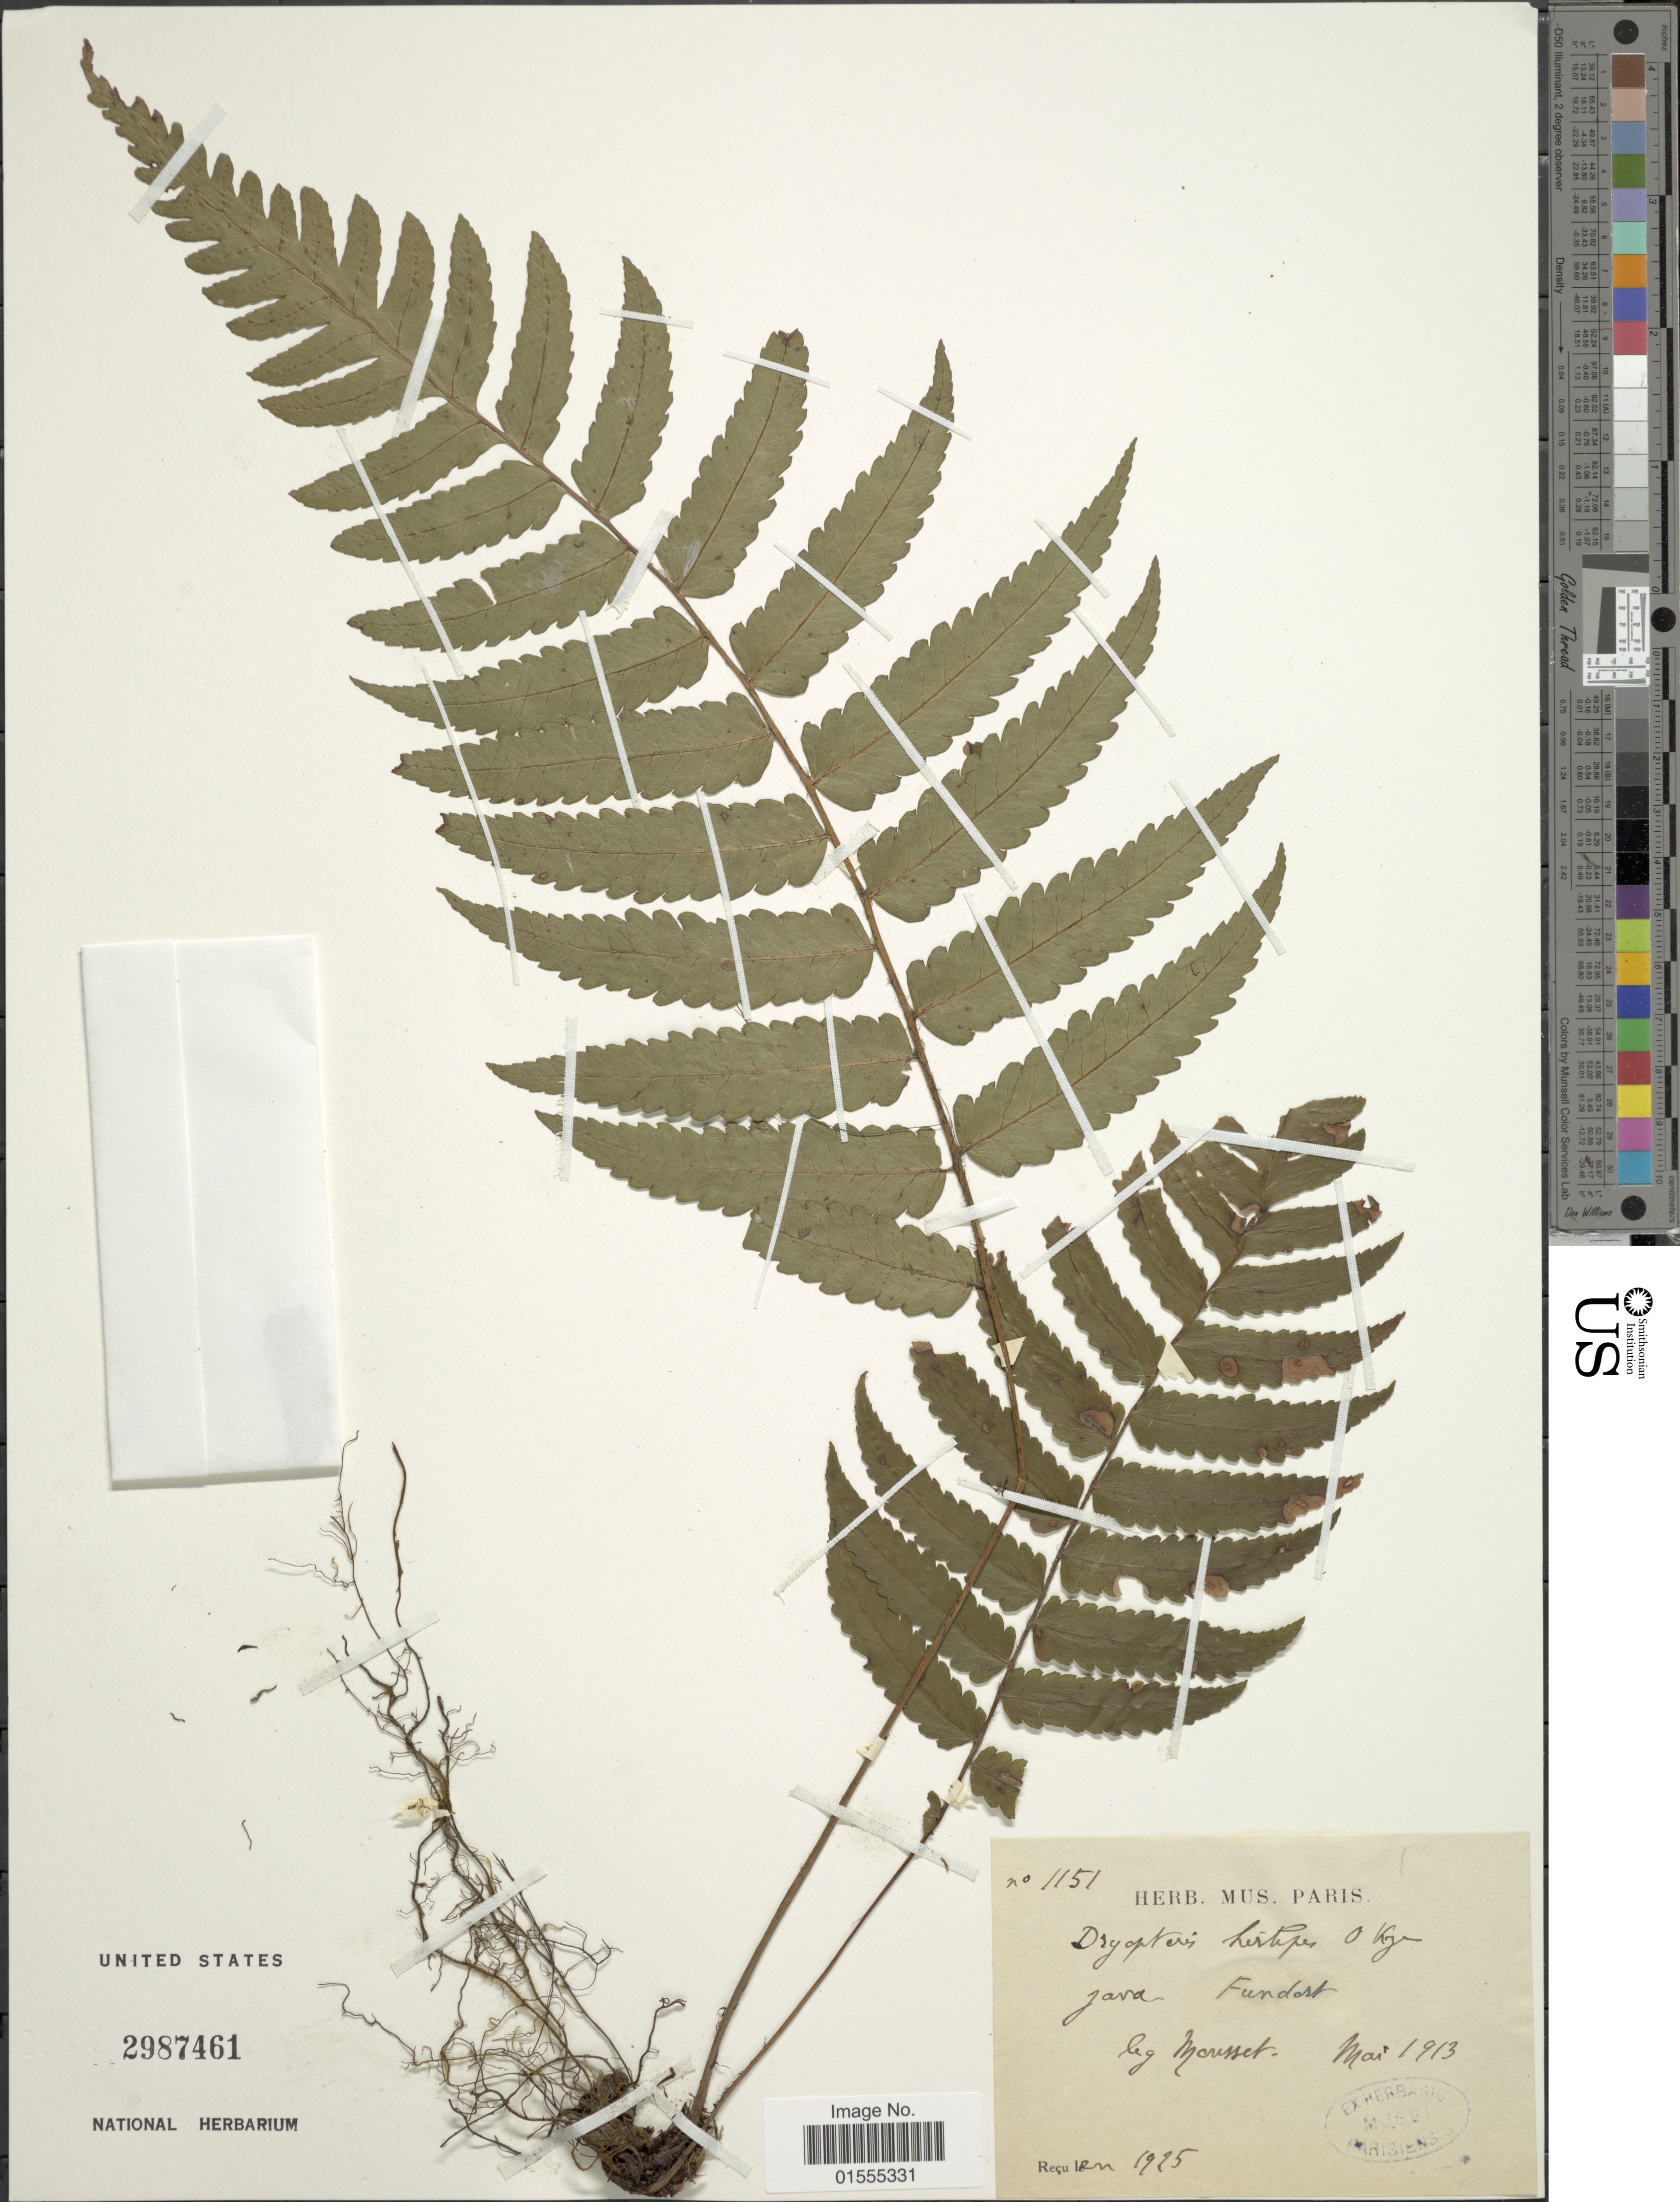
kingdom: Plantae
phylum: Tracheophyta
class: Polypodiopsida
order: Polypodiales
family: Dryopteridaceae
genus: Dryopteris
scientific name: Dryopteris hirtipes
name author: (Blume) Kuntze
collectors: Mousset, --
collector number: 1151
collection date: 1913-05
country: Indonesia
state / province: Java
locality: Fundort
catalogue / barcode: US 2987461